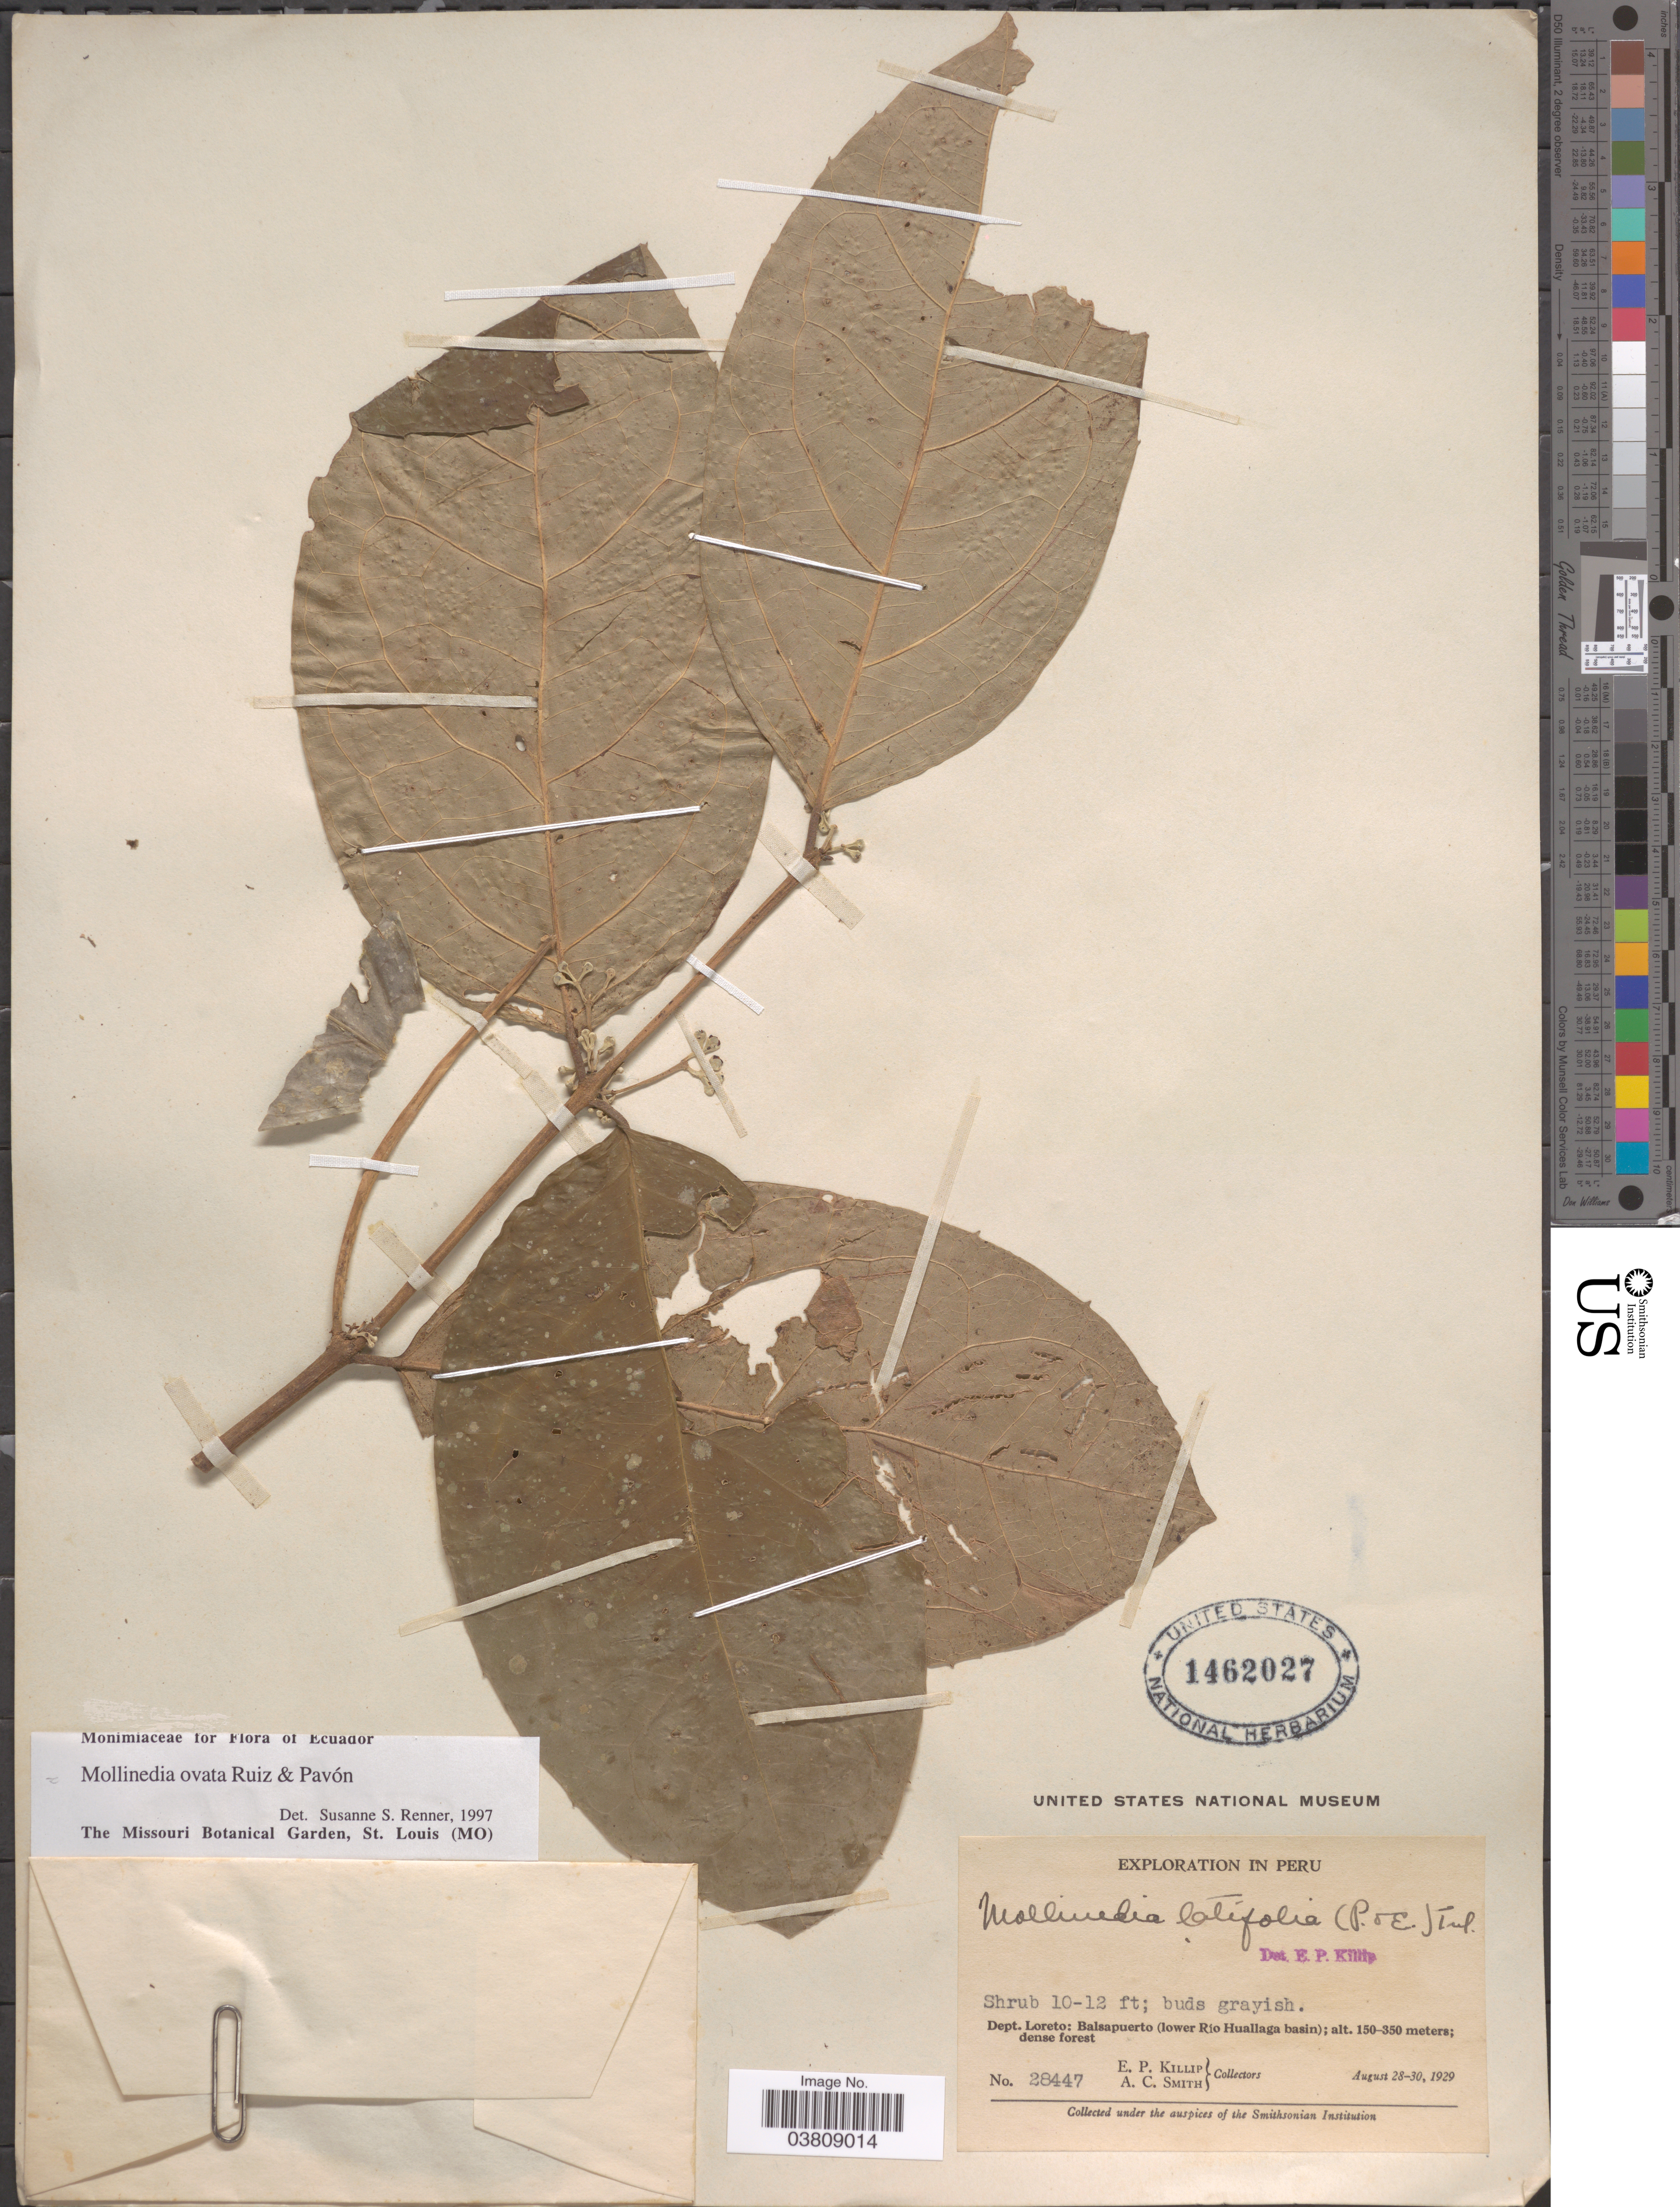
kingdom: Plantae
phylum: Tracheophyta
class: Magnoliopsida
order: Laurales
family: Monimiaceae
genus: Mollinedia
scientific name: Mollinedia ovata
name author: Ruiz & Pav.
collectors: E. P. Killip & A. C. Smith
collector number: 28447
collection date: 1929-08-28/1929-08-30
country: Peru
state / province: Loreto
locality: Dept. Loreto: Balsapuerto (lower Río Huallaga basin).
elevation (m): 150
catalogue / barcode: US 1462027